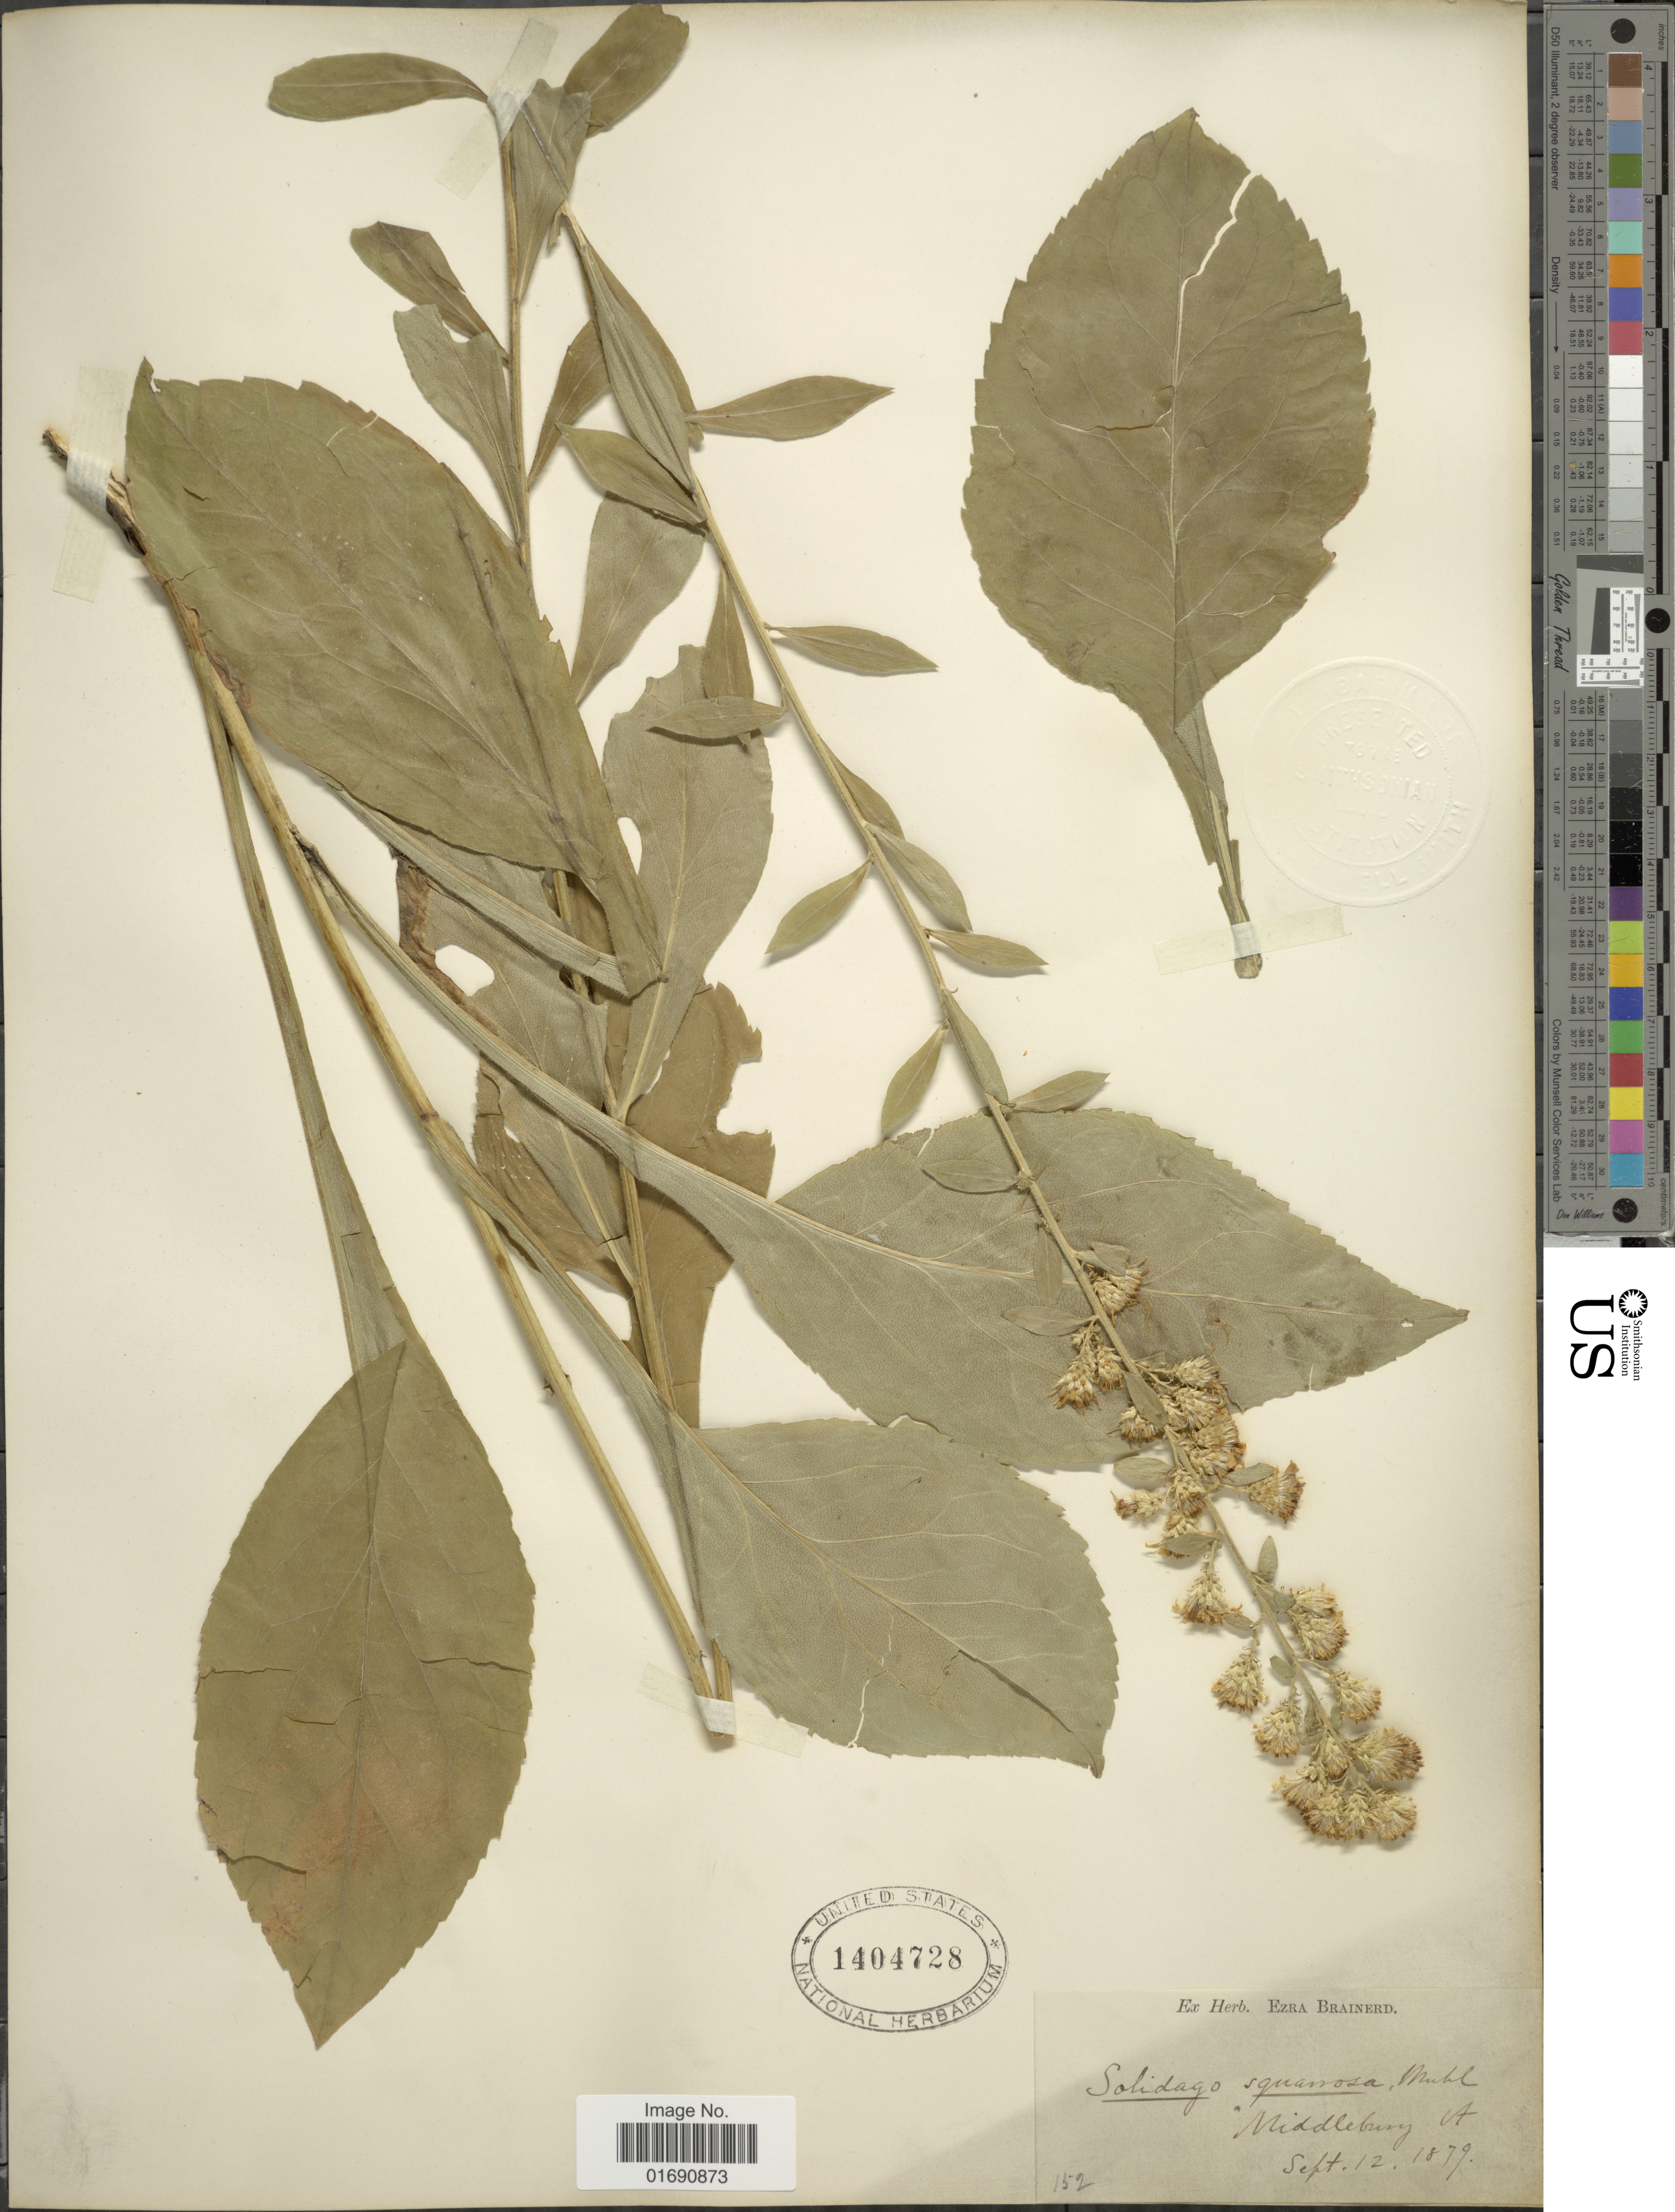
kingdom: Plantae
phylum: Tracheophyta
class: Magnoliopsida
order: Asterales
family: Asteraceae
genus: Solidago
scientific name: Solidago squarrosa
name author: Muhl.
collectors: ex herb. Ezra Brainerd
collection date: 1879-09-12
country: United States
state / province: Vermont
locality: Middlenurg Vt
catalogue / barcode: US 1404728